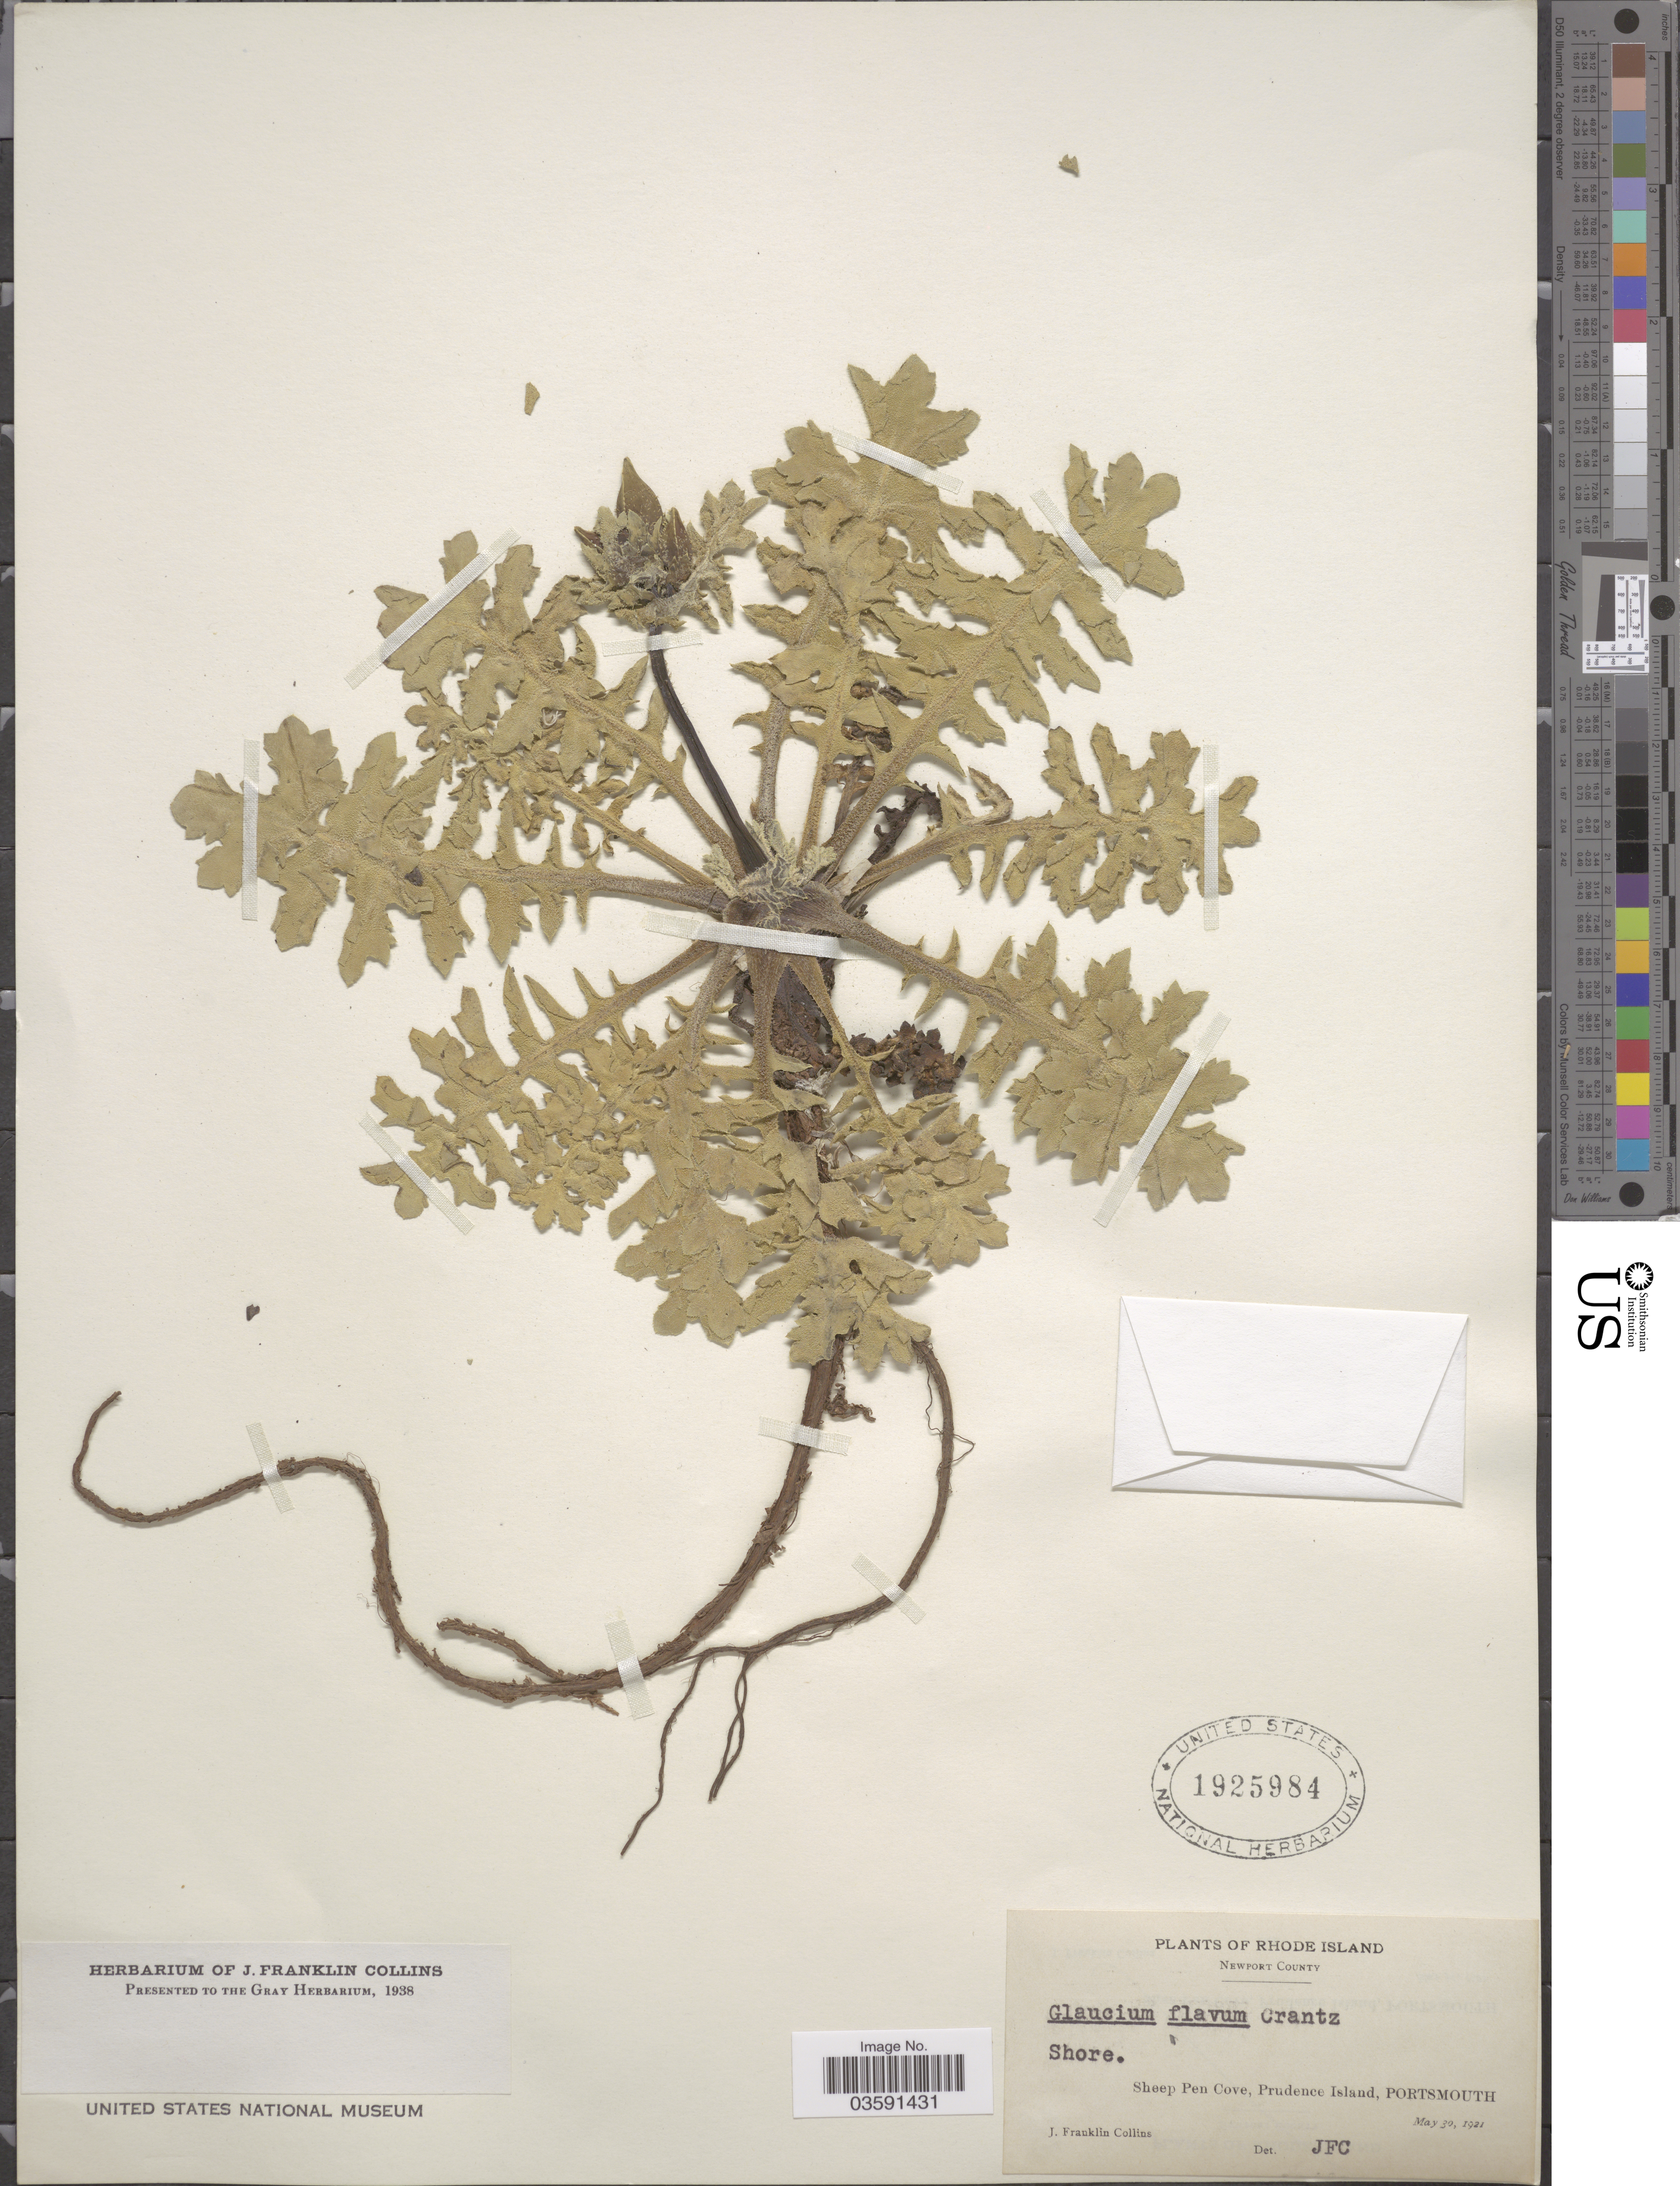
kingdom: Plantae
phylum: Tracheophyta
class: Magnoliopsida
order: Ranunculales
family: Papaveraceae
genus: Glaucium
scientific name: Glaucium flavum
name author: Crantz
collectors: J. Collins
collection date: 1921-05-30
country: United States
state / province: Rhode Island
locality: Newport County. Sheep Pen Cove, Prudence Island, Portsmouth.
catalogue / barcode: US 1925984